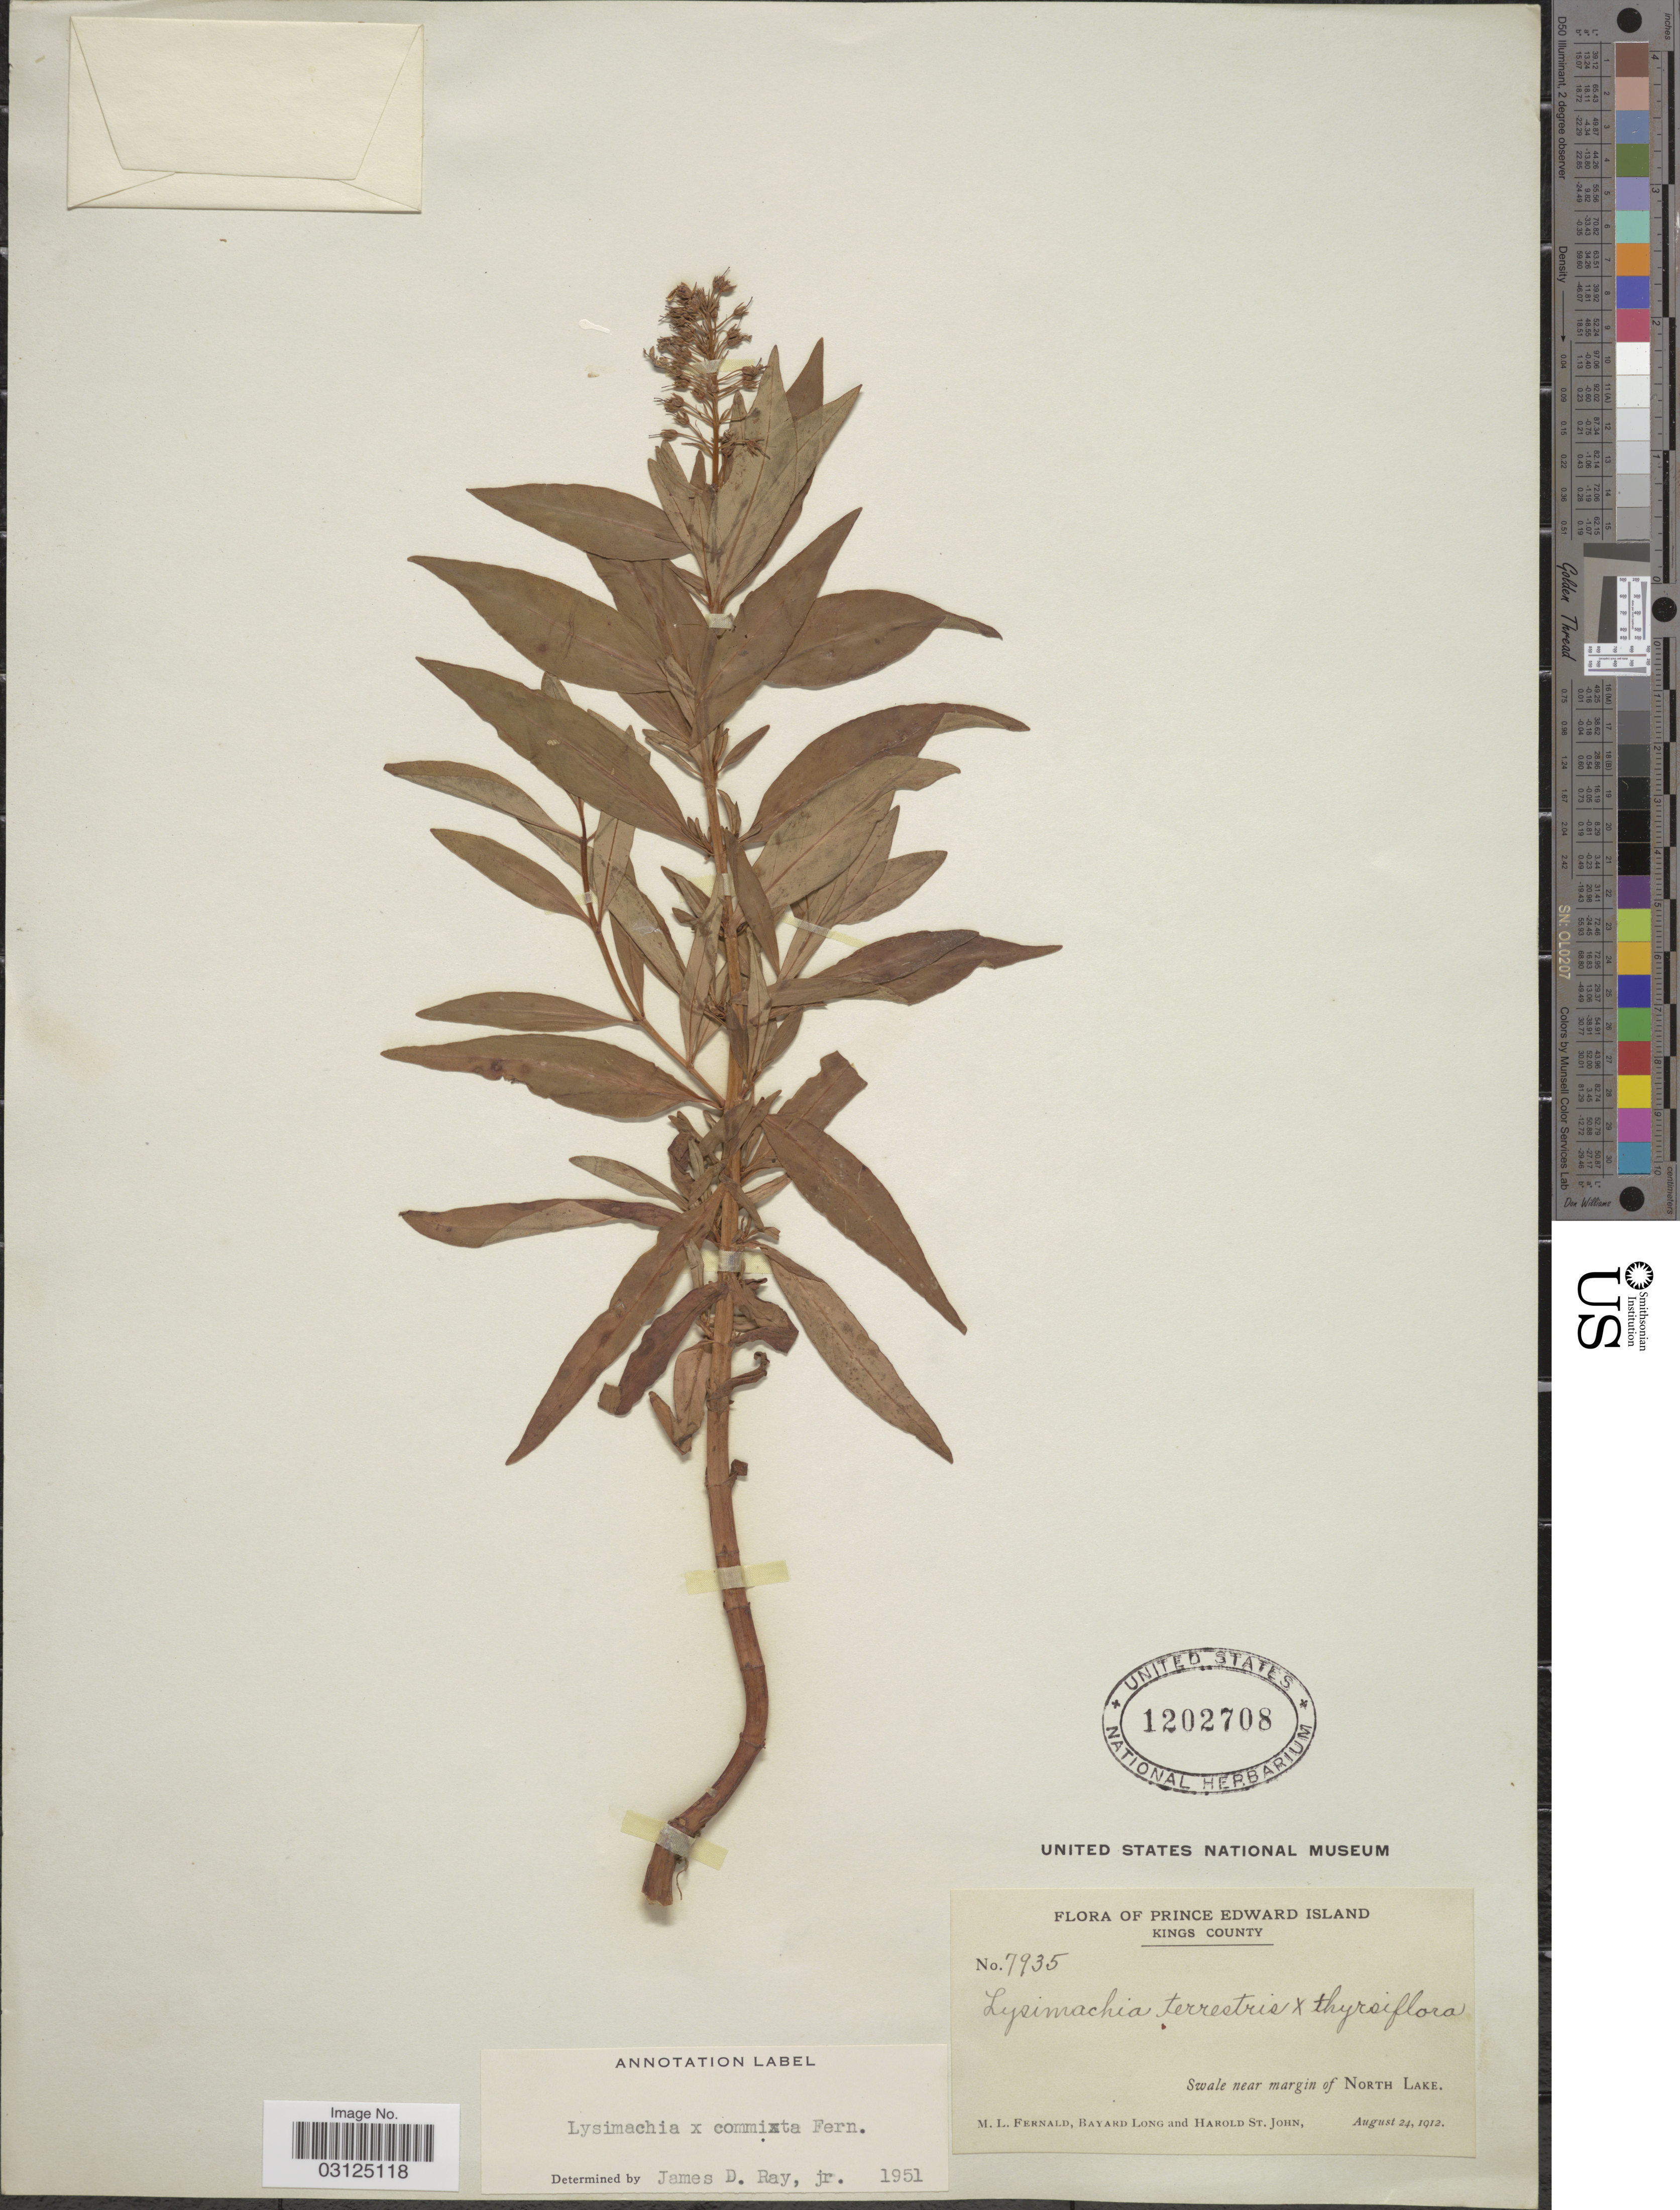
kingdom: Plantae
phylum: Tracheophyta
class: Magnoliopsida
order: Ericales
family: Primulaceae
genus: Lysimachia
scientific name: Lysimachia x commixta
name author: Fernald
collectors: M. L. Fernald, B. Long & H. St. John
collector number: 7935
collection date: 1912-08-24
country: Canada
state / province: Prince Edward Island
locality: Kings County. Swale near margin of North Lake.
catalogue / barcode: US 1202708